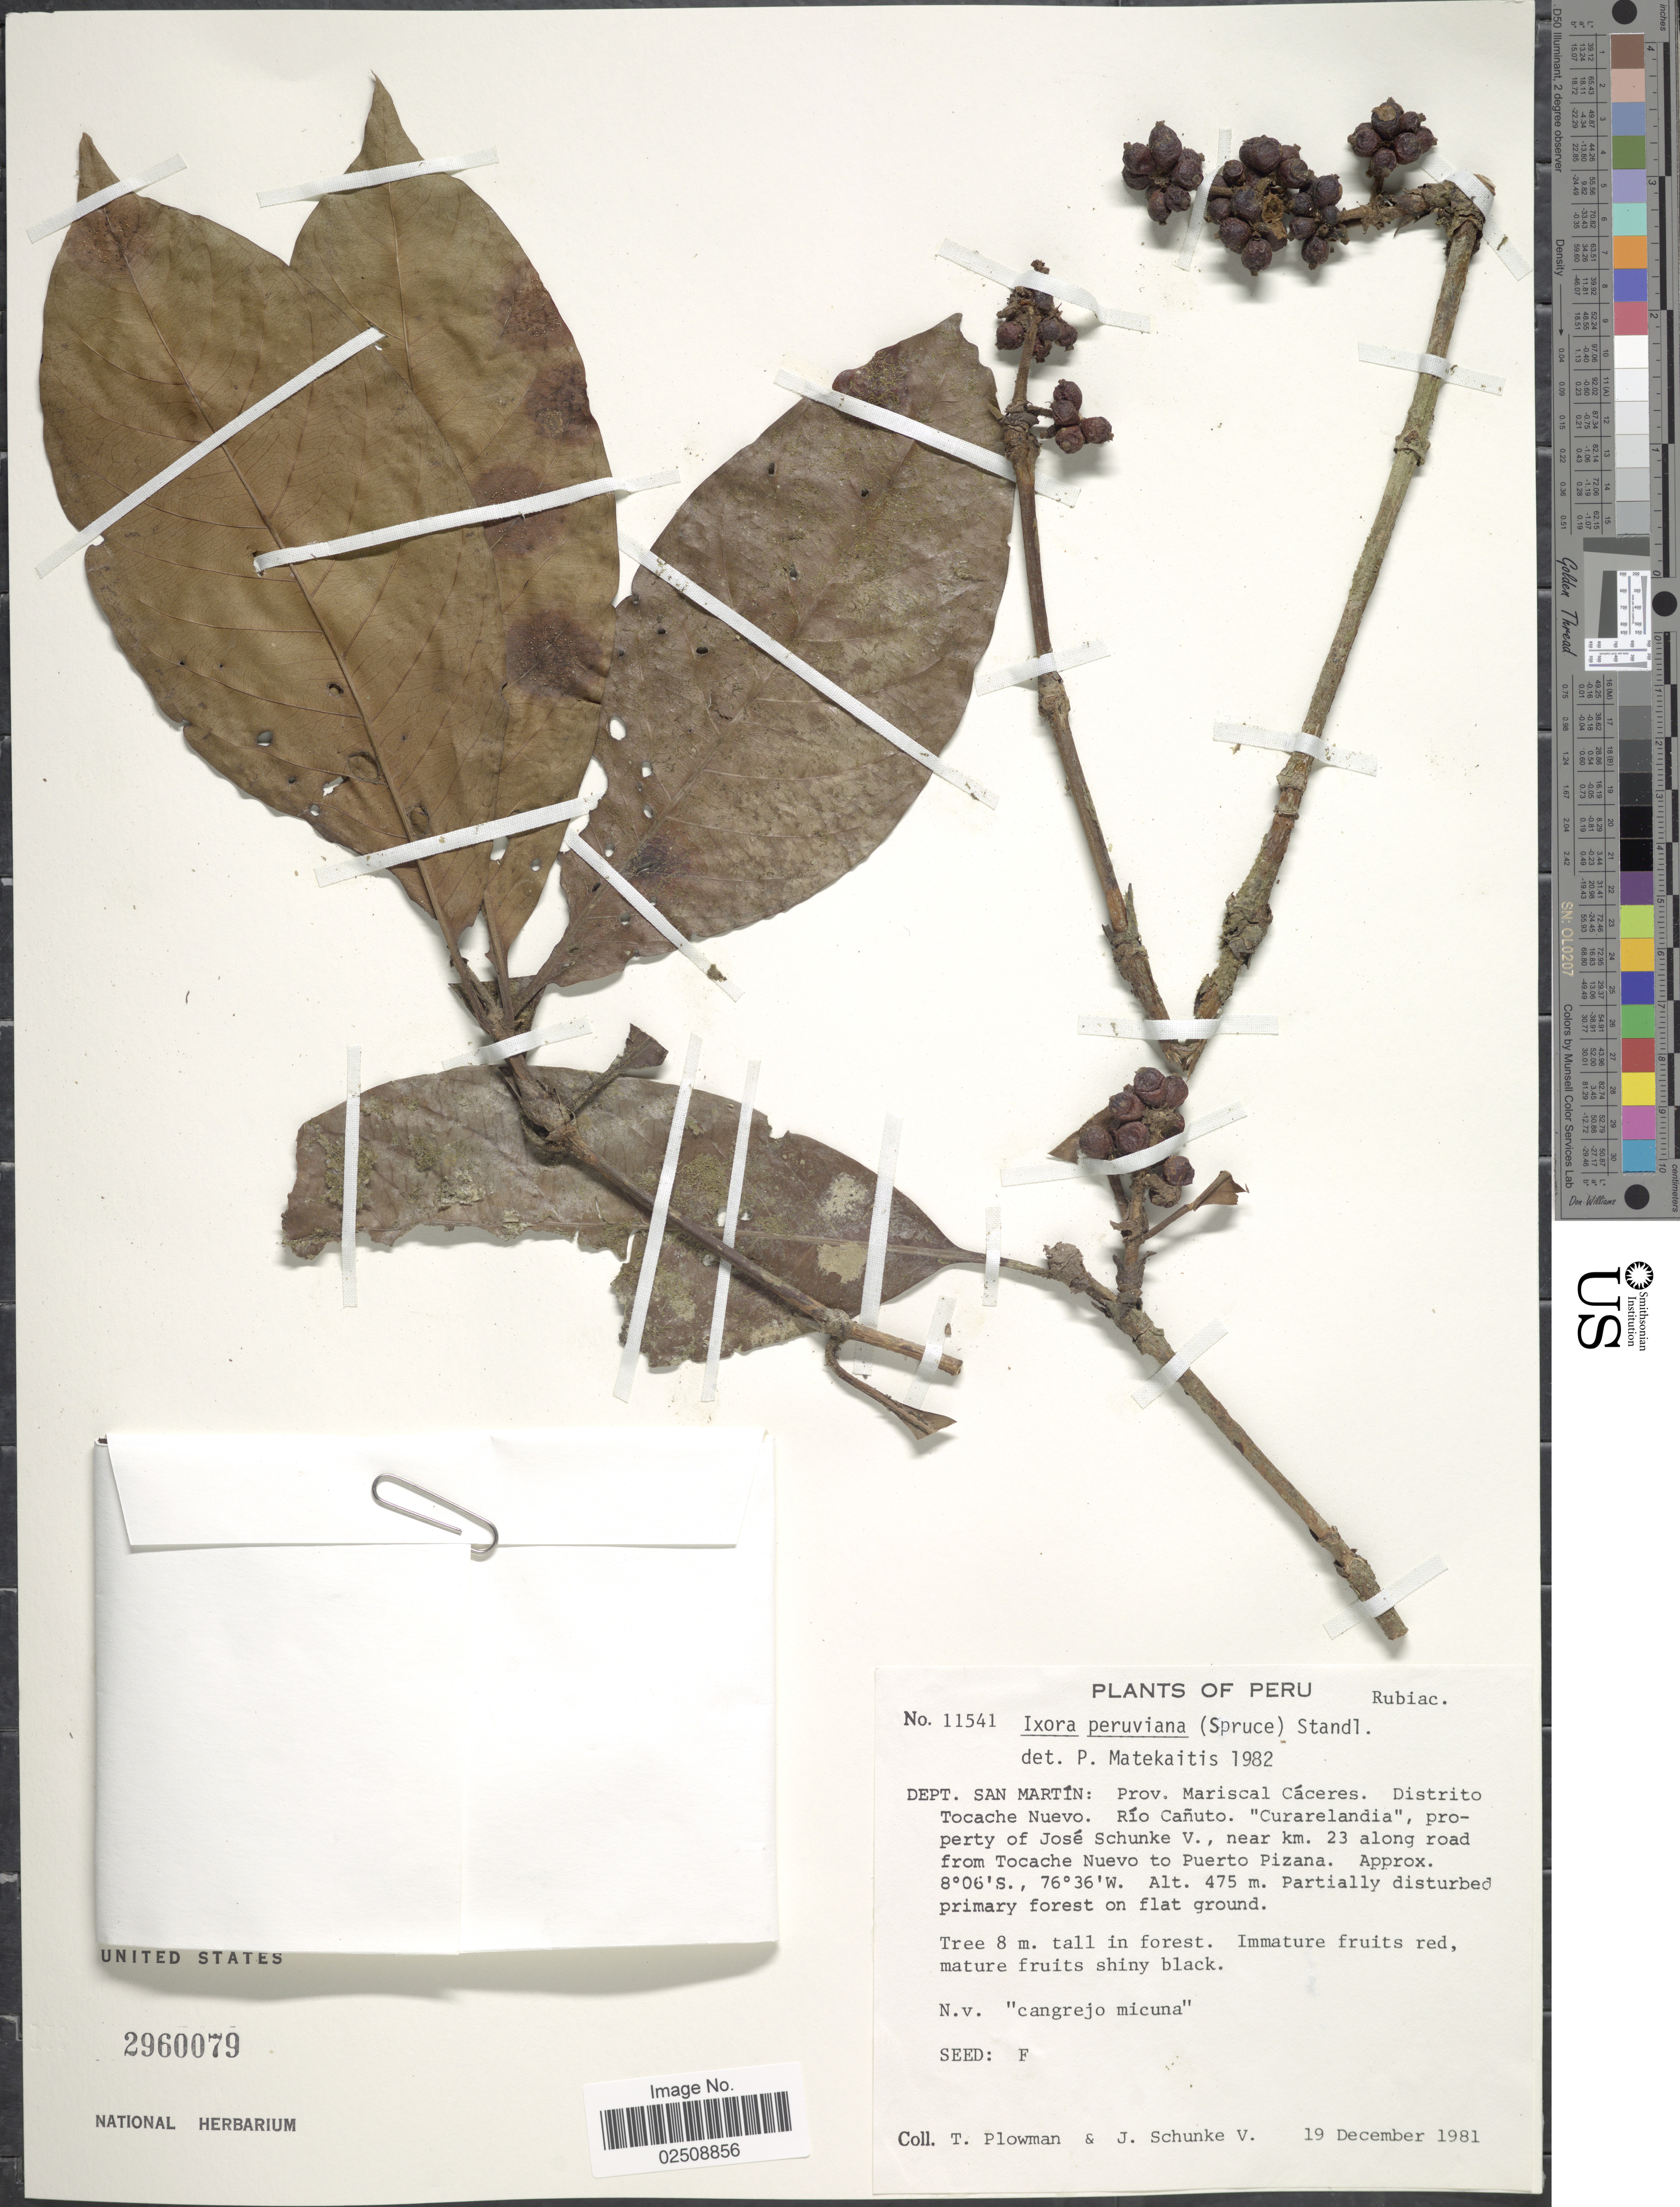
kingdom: Plantae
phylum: Tracheophyta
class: Magnoliopsida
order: Gentianales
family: Rubiaceae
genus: Ixora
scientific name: Ixora peruviana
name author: (Spruce ex K. Schum.) Standl.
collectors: T. Plowman & J. Schunke Vigo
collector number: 11541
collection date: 1981-12-19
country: Peru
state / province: San Martín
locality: Dept. San Martin: Prov. Mariscal Caceres. Distrito Tocache Nuevo. Rio Canuto. "Curarelandia", property of Jose Schunke V., near km. 23 along road from Tocache Nuevo to Puerto Pizana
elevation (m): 475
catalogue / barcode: US 2960079